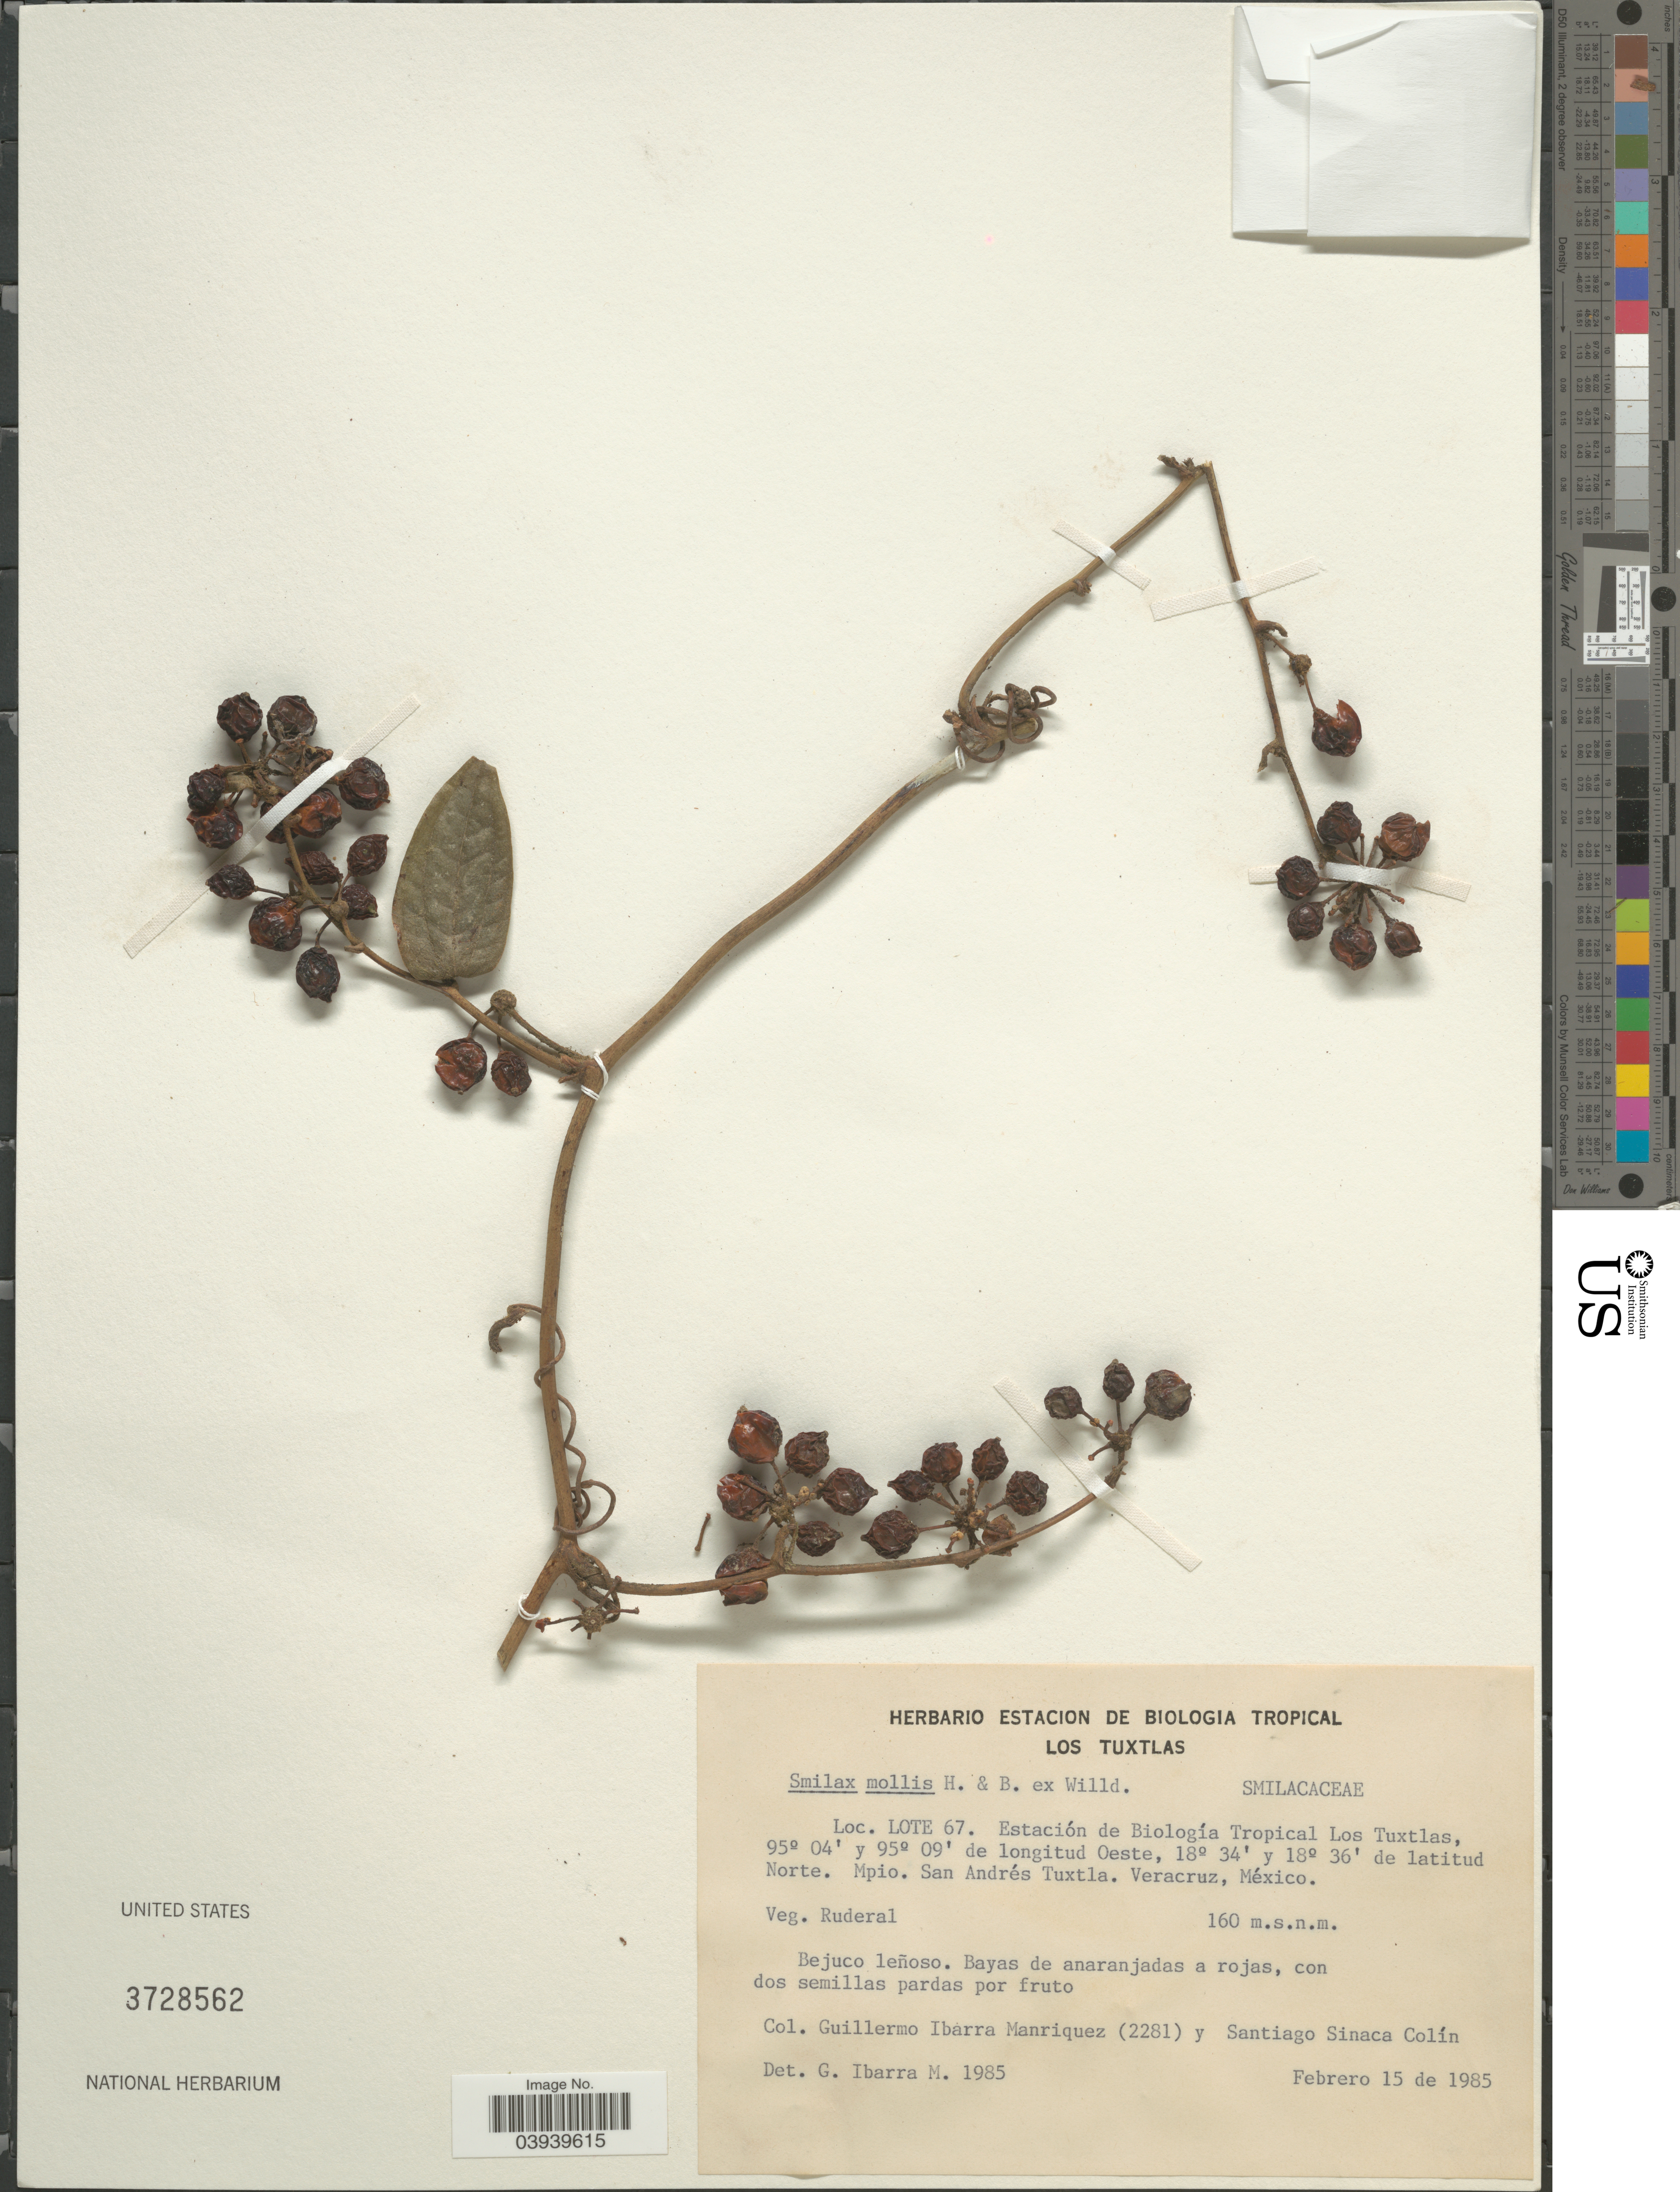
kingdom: Plantae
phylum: Tracheophyta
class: Liliopsida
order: Liliales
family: Smilacaceae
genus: Smilax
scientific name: Smilax mollis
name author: Humb. & Bonpl. ex Willd.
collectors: G. Ibarra-Manríquez & S. Sinaca-Colin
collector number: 2281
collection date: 1985-02-15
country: Mexico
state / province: Veracruz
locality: LOTE 67. Estación de Biología Tropical Los Tuxtlas. Mpio. San Andrés Tuxtla. Veracruz.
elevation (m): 160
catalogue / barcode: US 3728562